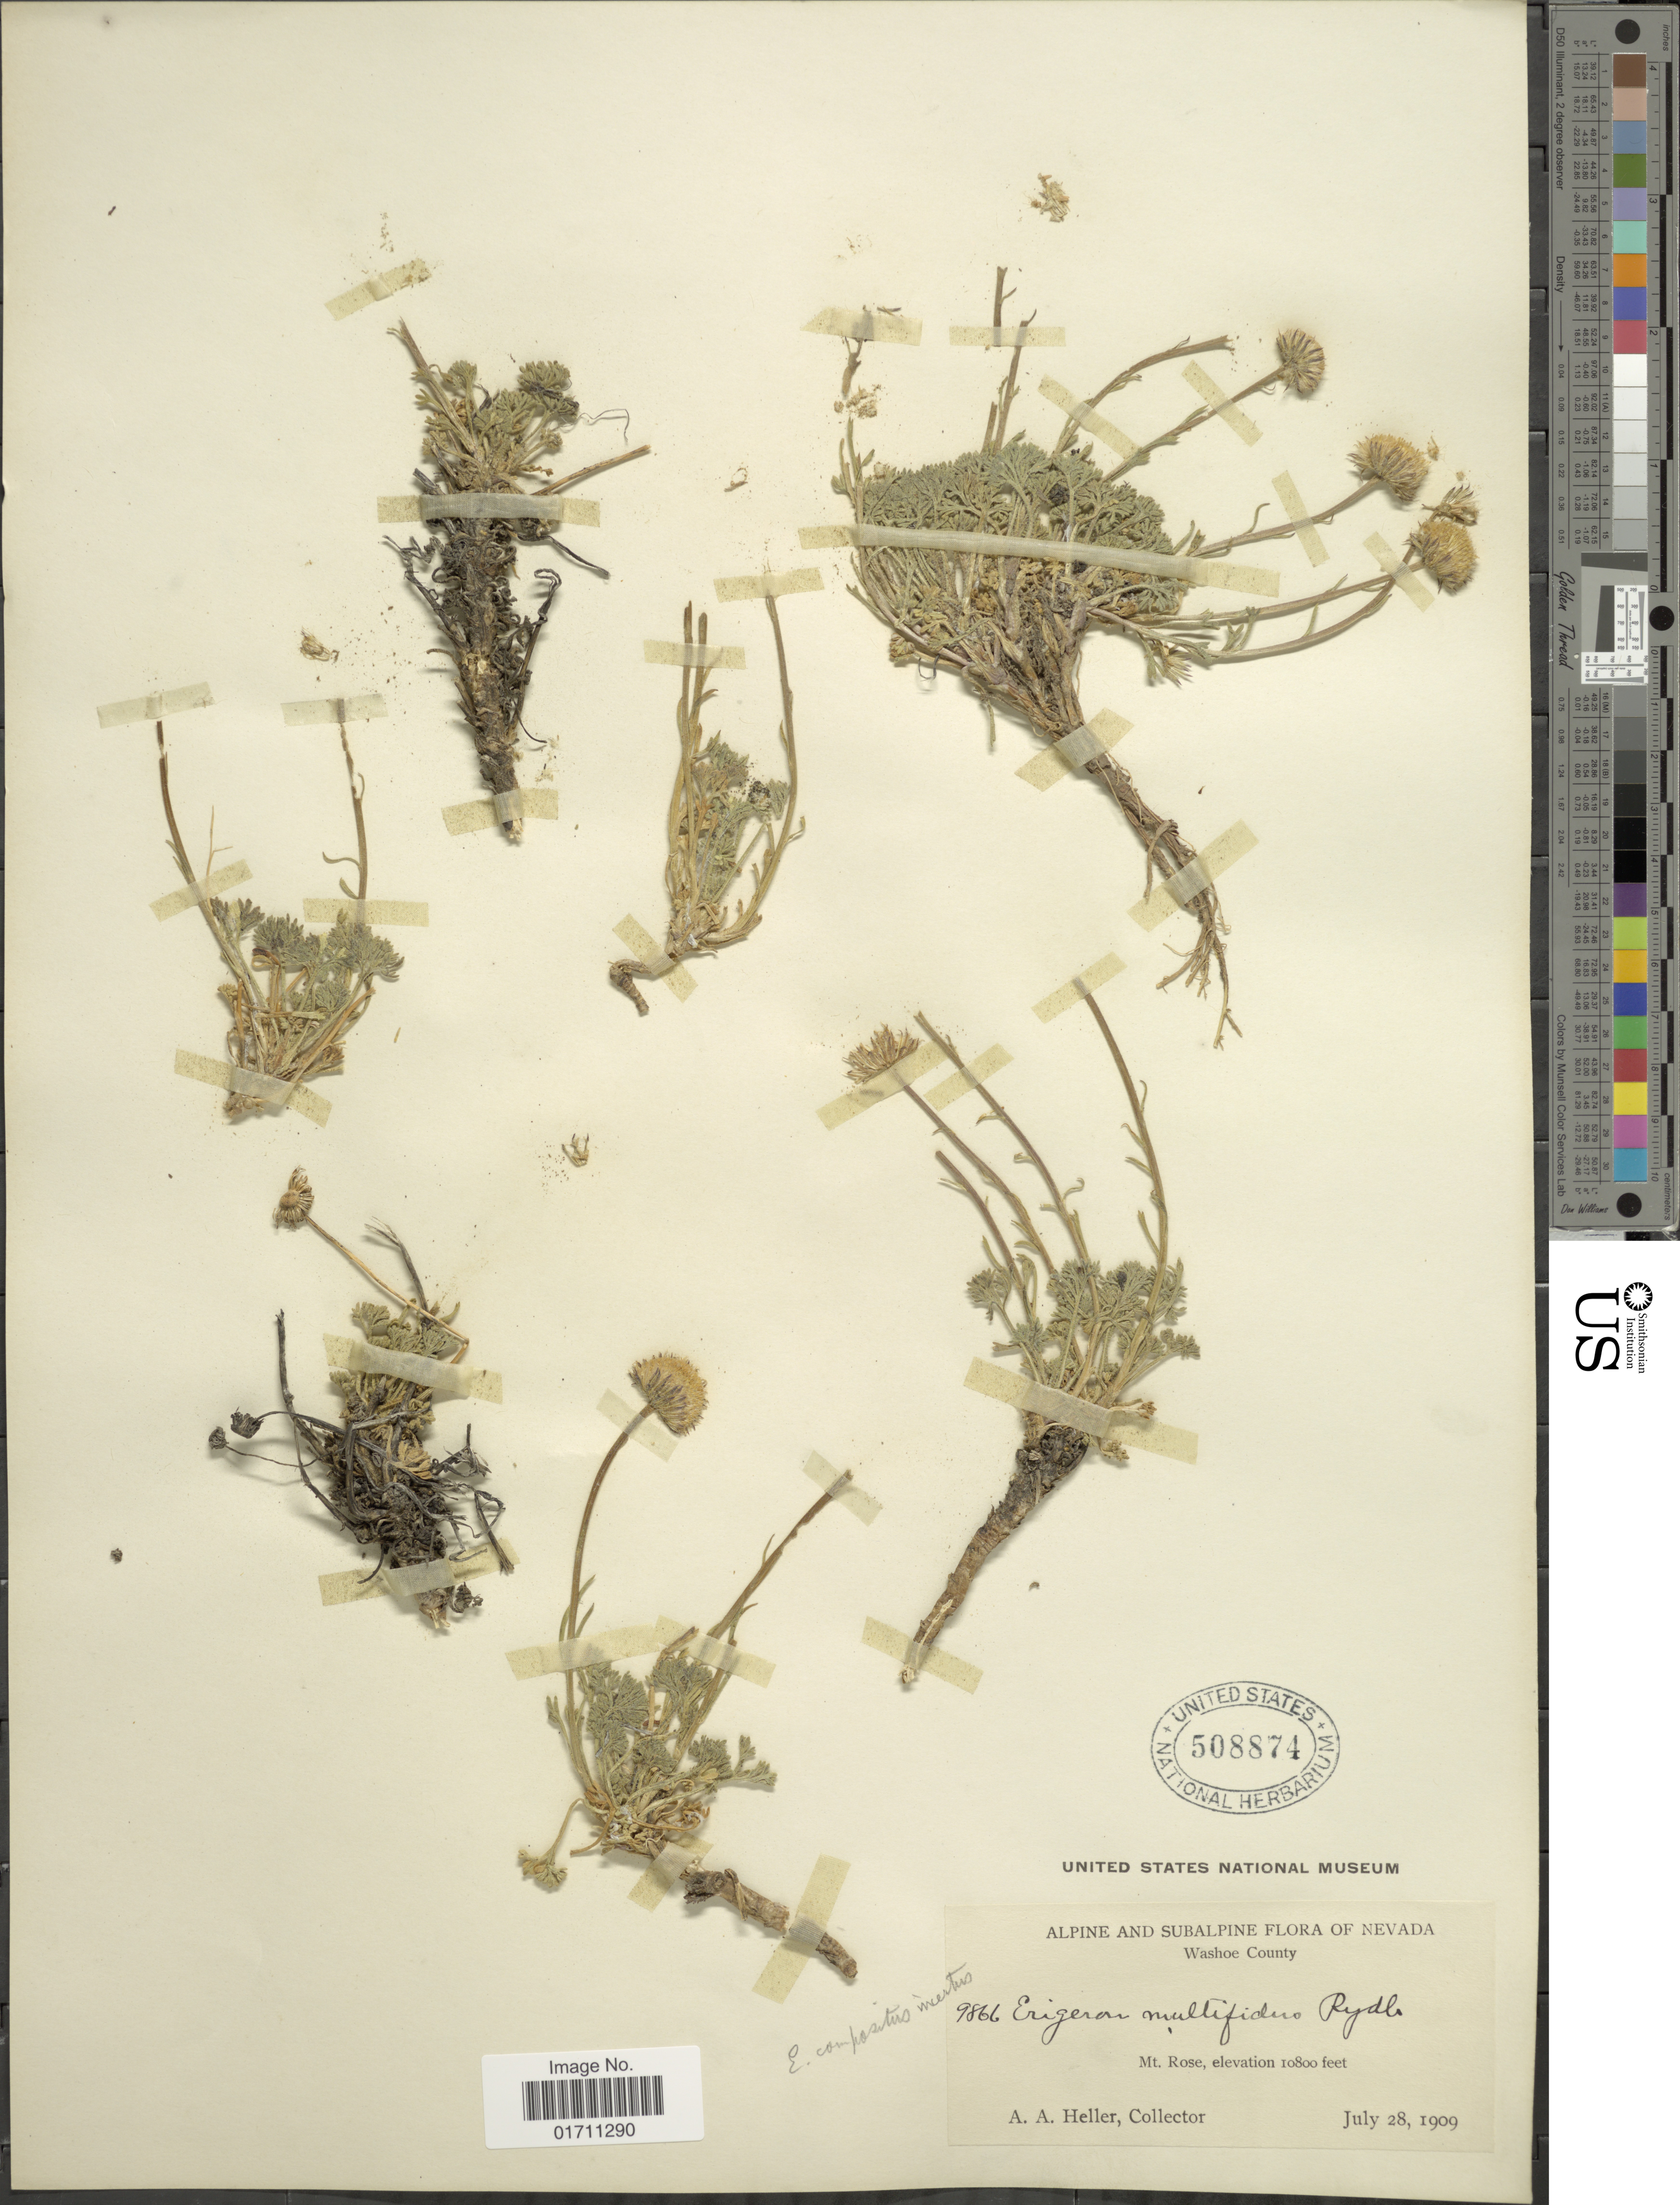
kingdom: Plantae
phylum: Tracheophyta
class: Magnoliopsida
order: Asterales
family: Asteraceae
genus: Erigeron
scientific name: Erigeron compositus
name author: Pursh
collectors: A. A. Heller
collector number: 9866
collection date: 1909-07-28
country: United States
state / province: Nevada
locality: Alpine and Subalpine, Washoe County, Mt Rose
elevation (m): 3292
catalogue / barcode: US 508874